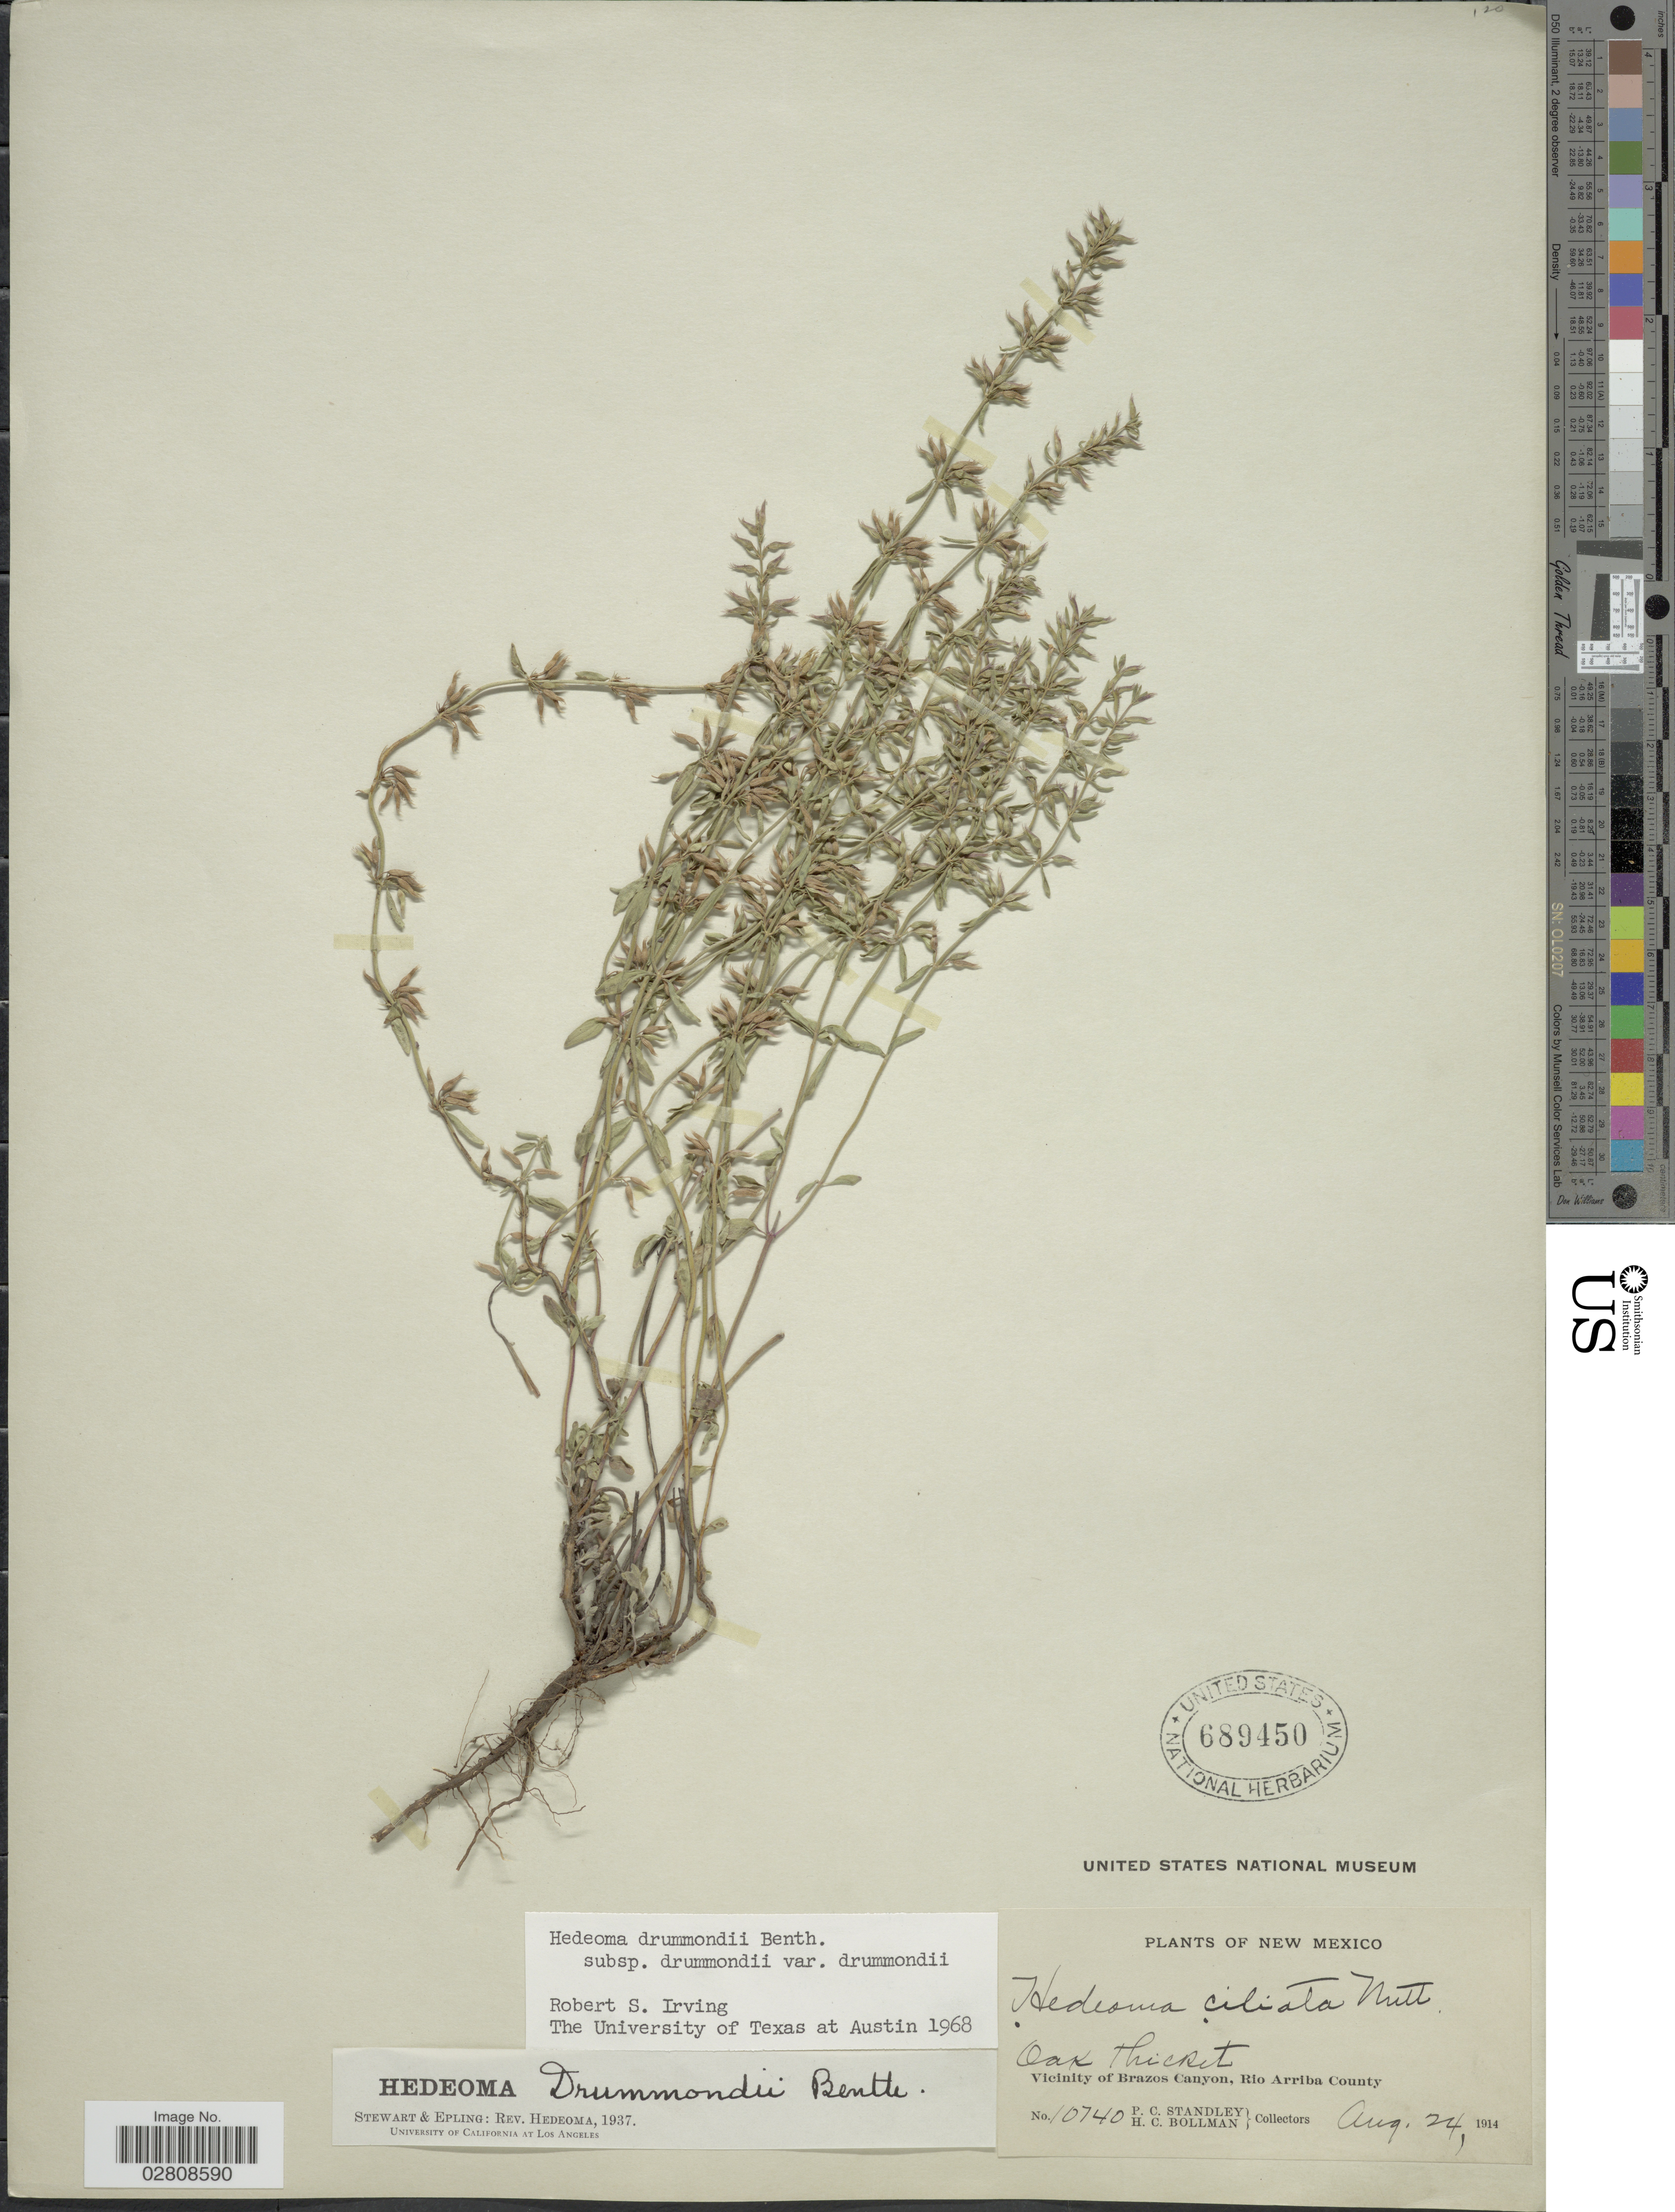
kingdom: Plantae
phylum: Tracheophyta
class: Magnoliopsida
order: Lamiales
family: Lamiaceae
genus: Hedeoma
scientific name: Hedeoma drummondii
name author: Benth.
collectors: P. C. Standley & H. C. Bollman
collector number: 10740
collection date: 1914-08-24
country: United States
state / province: New Mexico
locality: Oak thicket. Vicinity of Brazos, Canyon, Rio Arriba County.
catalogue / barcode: US 689450